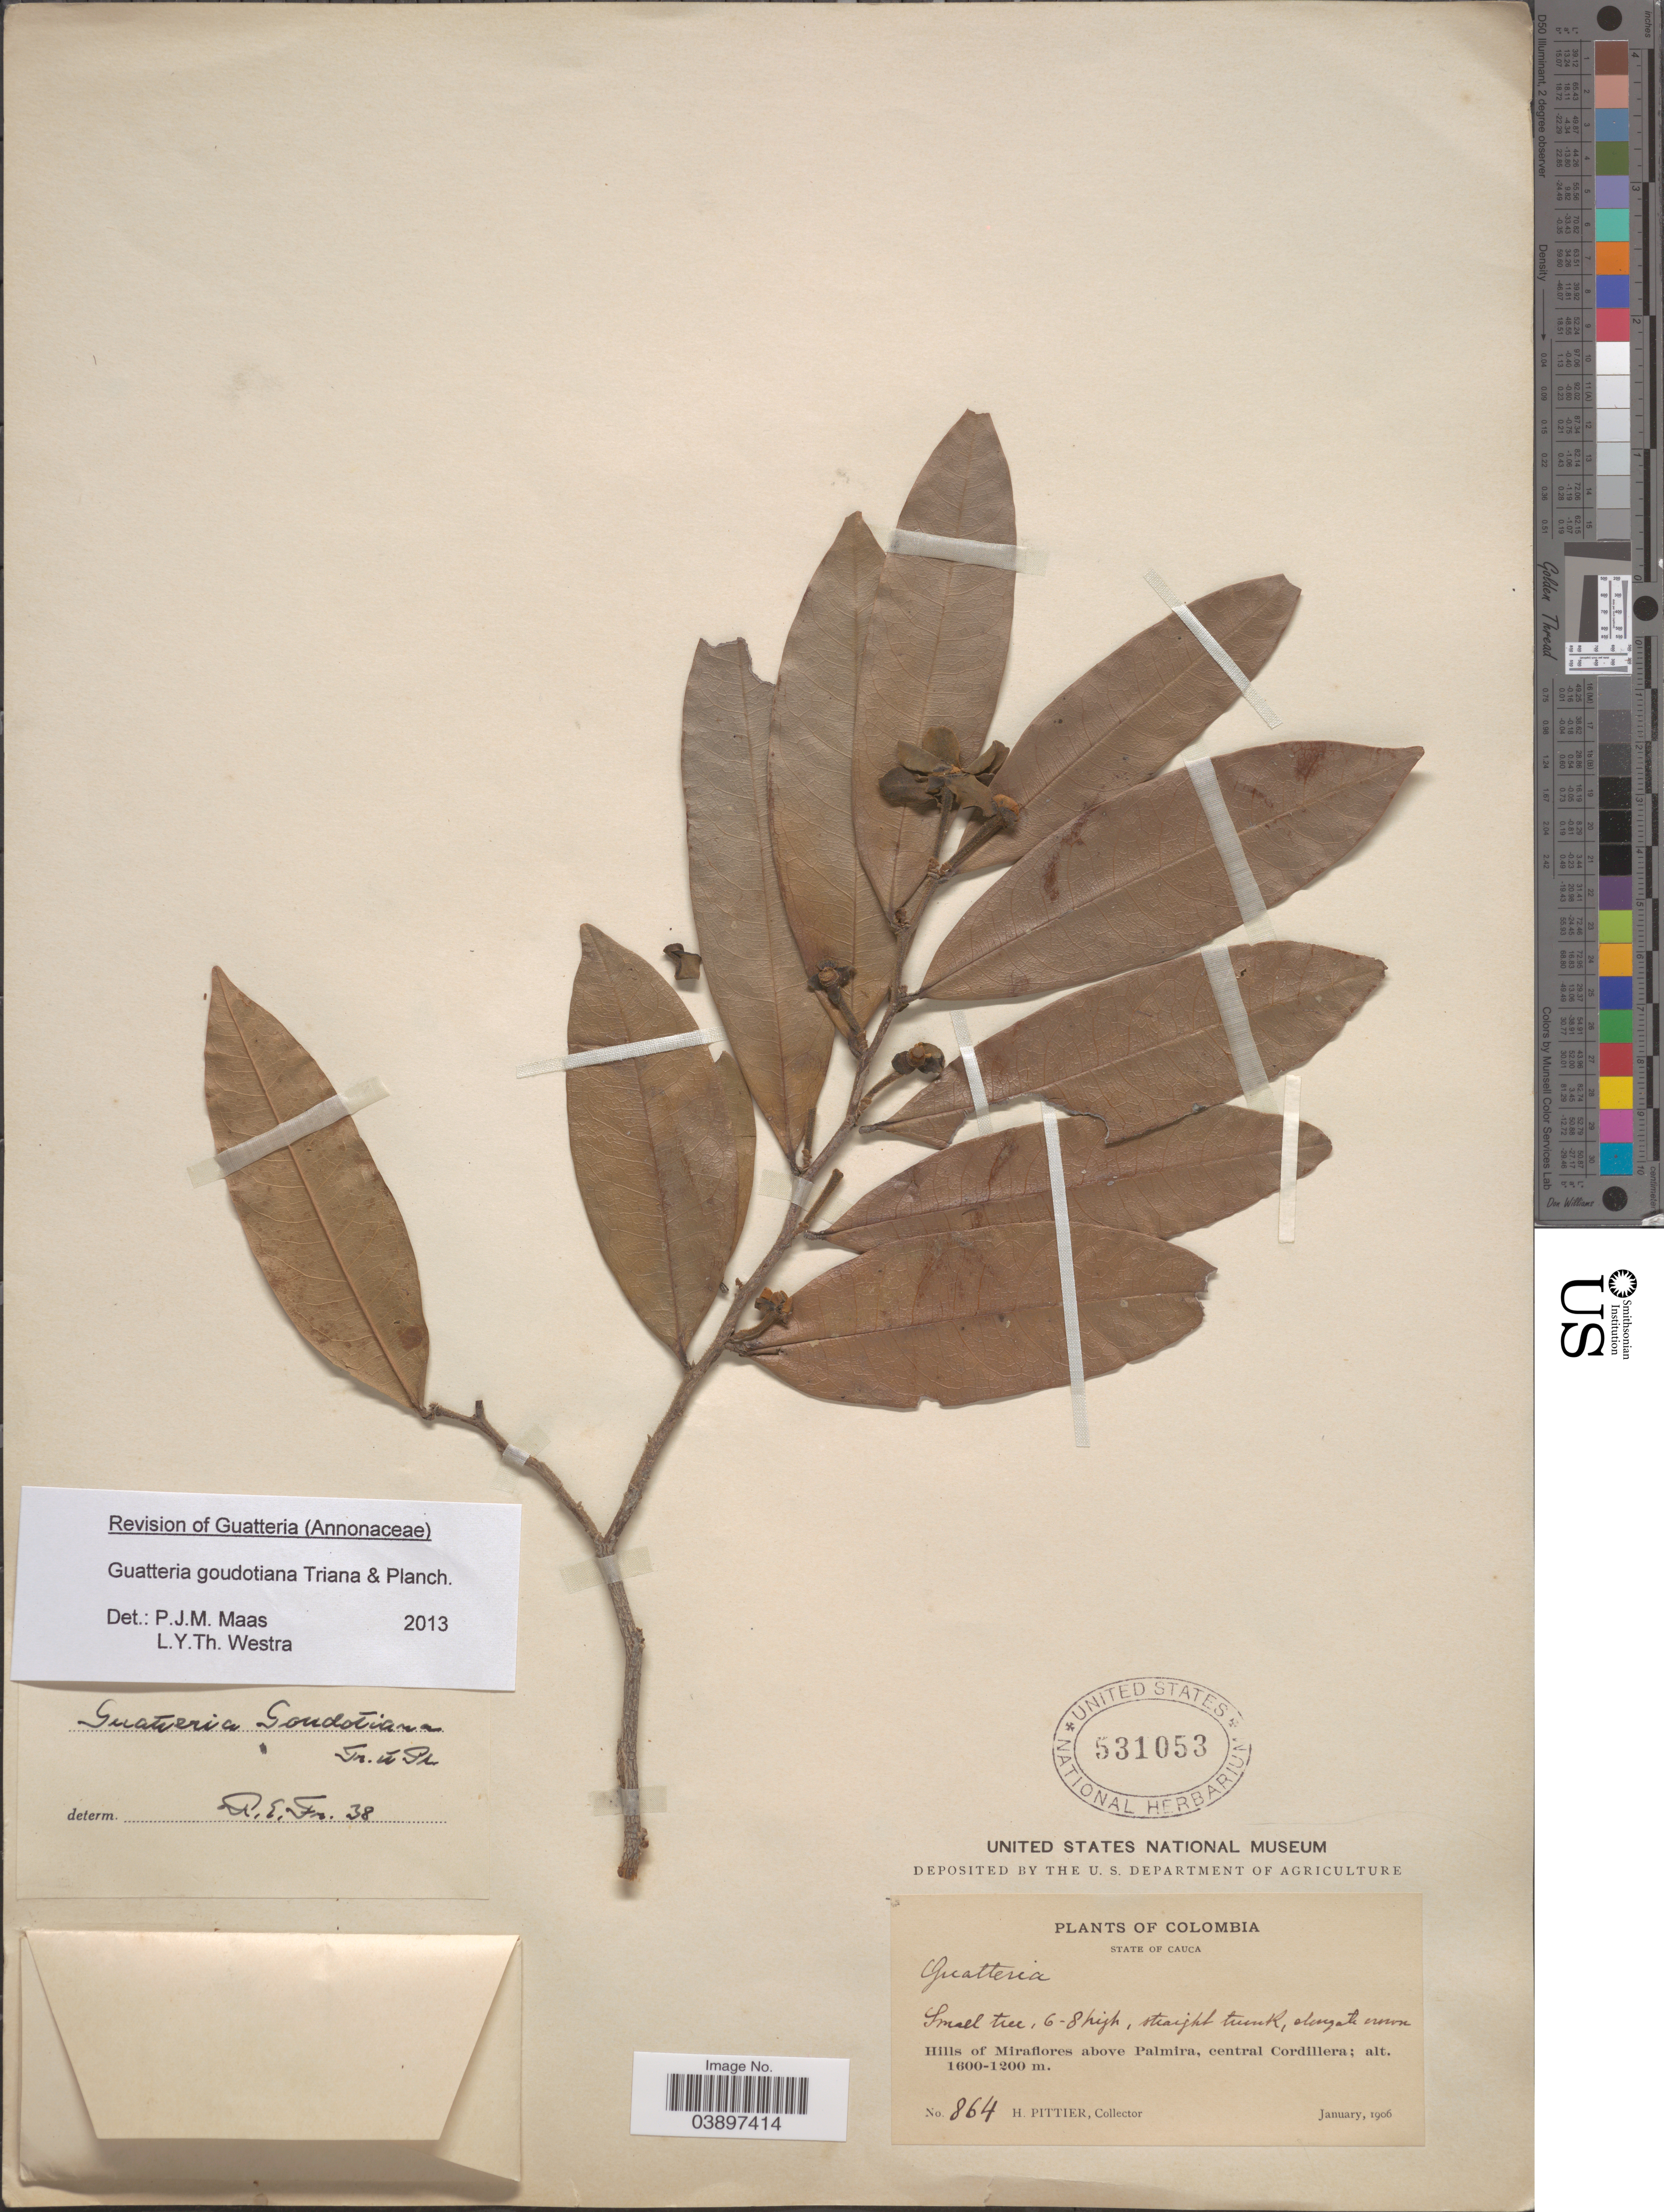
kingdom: Plantae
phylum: Tracheophyta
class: Magnoliopsida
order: Magnoliales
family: Annonaceae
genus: Guatteria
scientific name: Guatteria goudotiana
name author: Triana & Planch.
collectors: H. F. Pittier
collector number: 864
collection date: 1906-01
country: Colombia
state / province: Cauca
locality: Hills of Miraflores above Palmira, central Cordillera.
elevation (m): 1200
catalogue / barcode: US 531053